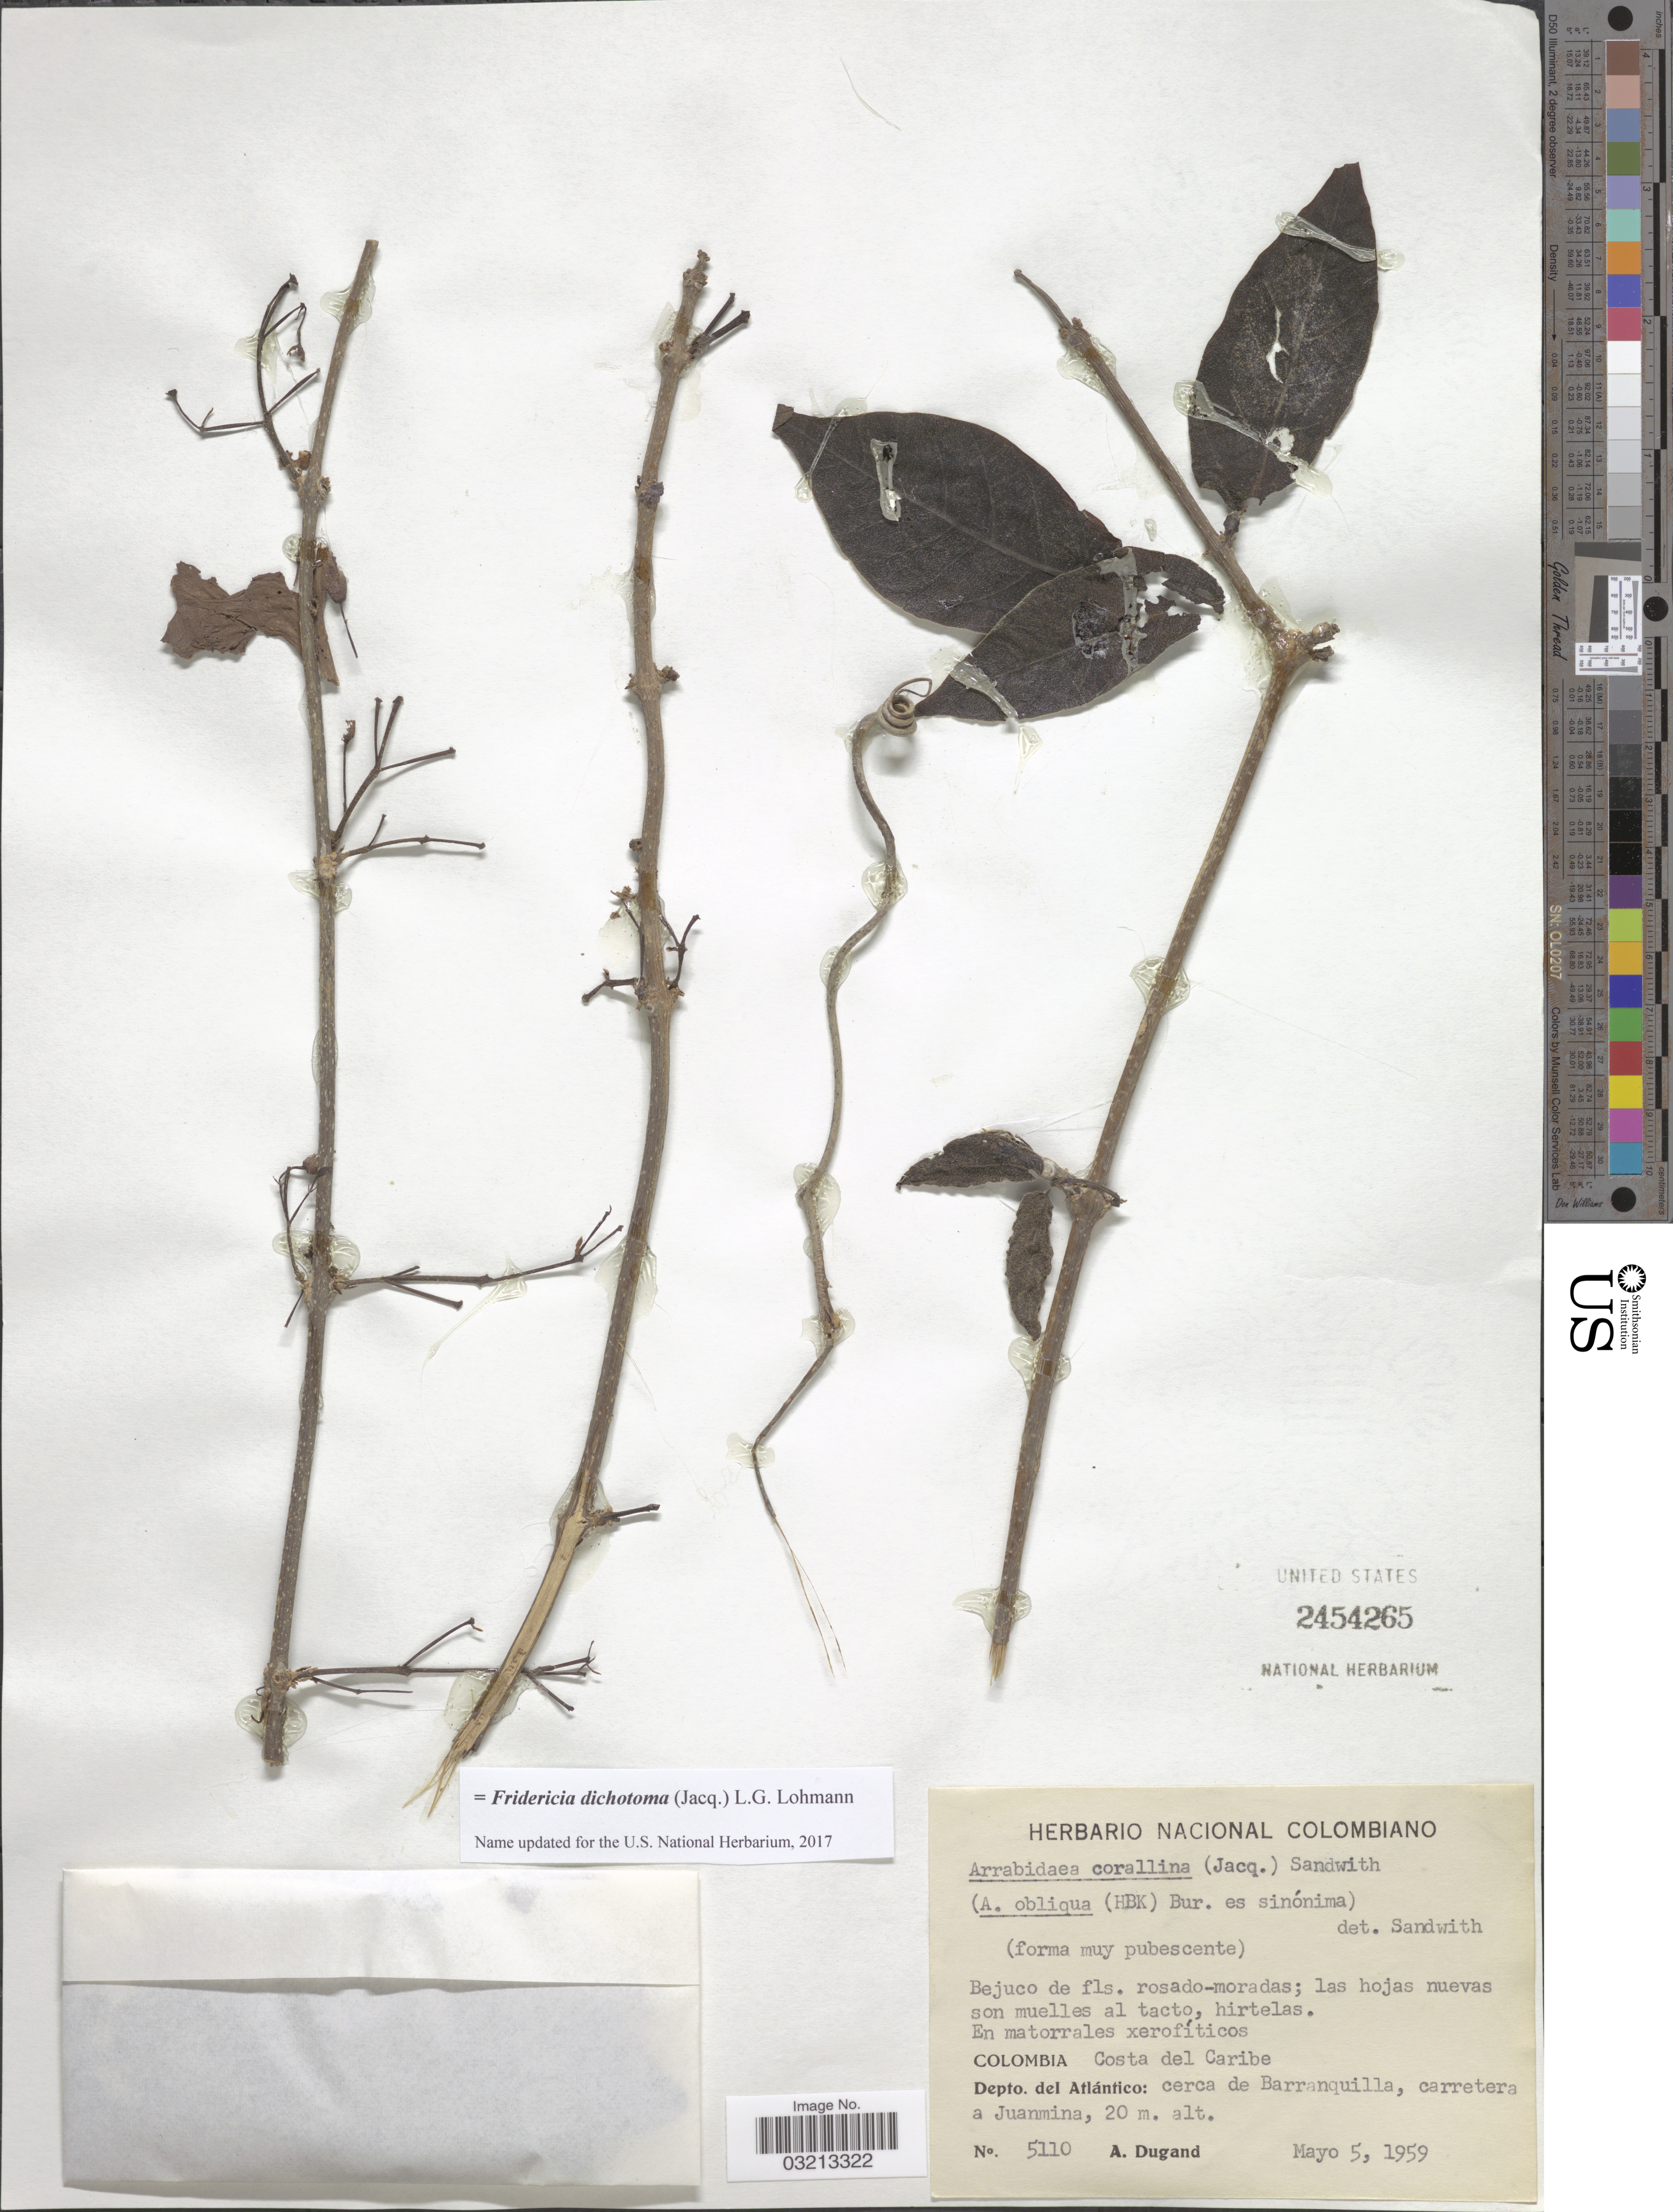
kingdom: Plantae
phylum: Tracheophyta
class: Magnoliopsida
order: Lamiales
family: Bignoniaceae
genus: Fridericia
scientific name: Fridericia dichotoma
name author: (Jacq.) L.G. Lohmann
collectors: A. Dugand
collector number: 5110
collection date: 1959-05-05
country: Colombia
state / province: Atlántico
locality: Costa del Caribe. Depto. del Atlántico: cerca de Barranquilla, carretera a Juanmina.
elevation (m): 20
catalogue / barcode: US 2454265